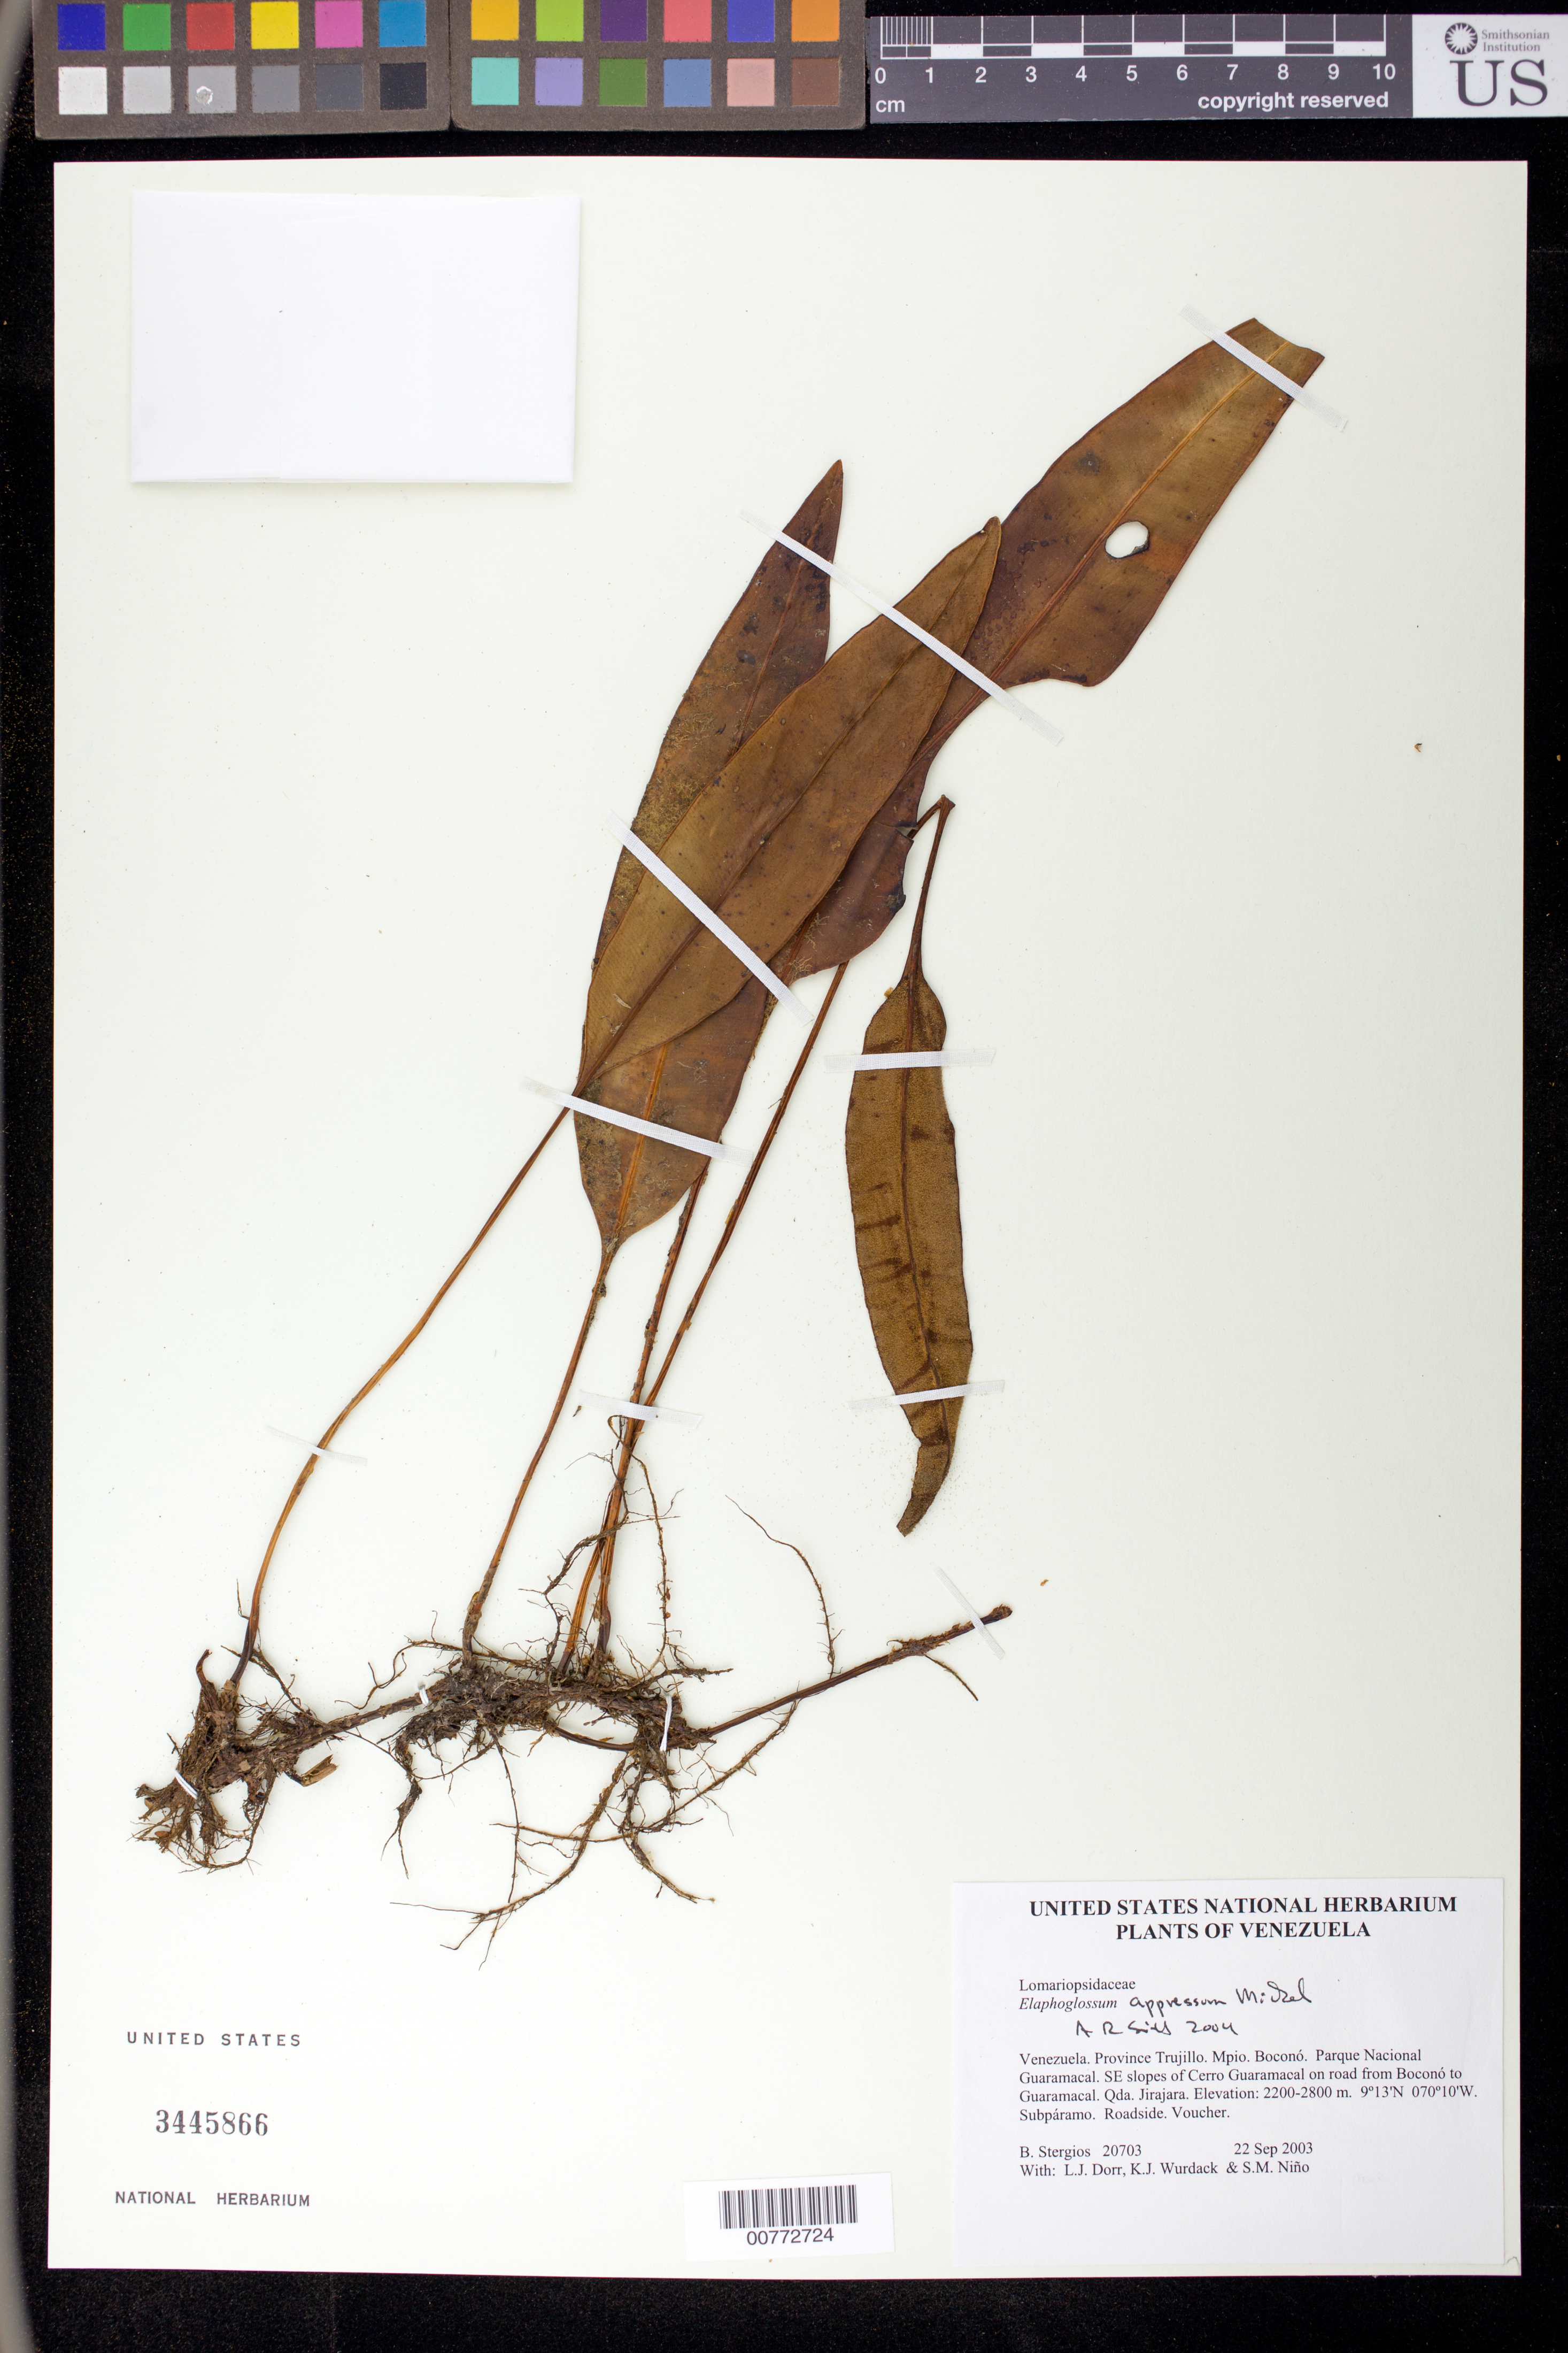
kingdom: Plantae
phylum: Tracheophyta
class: Polypodiopsida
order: Polypodiales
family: Dryopteridaceae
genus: Elaphoglossum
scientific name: Elaphoglossum appressum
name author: Mickel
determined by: Smith, Alan R., (UC)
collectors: B. G. Stergios, L. J. Dorr, K. Wurdack & S. M. Niño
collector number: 20703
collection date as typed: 22 Sep 2003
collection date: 2003-09-22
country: Venezuela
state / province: Trujillo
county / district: Boconó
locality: Parque Nacional Guaramacal. SE slopes of Cerro Guaramacal on road from Boconó to Guaramacal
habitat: Subpáramo.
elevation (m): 2200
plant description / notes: MO, NY, PORT, UC, US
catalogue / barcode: US 3445866